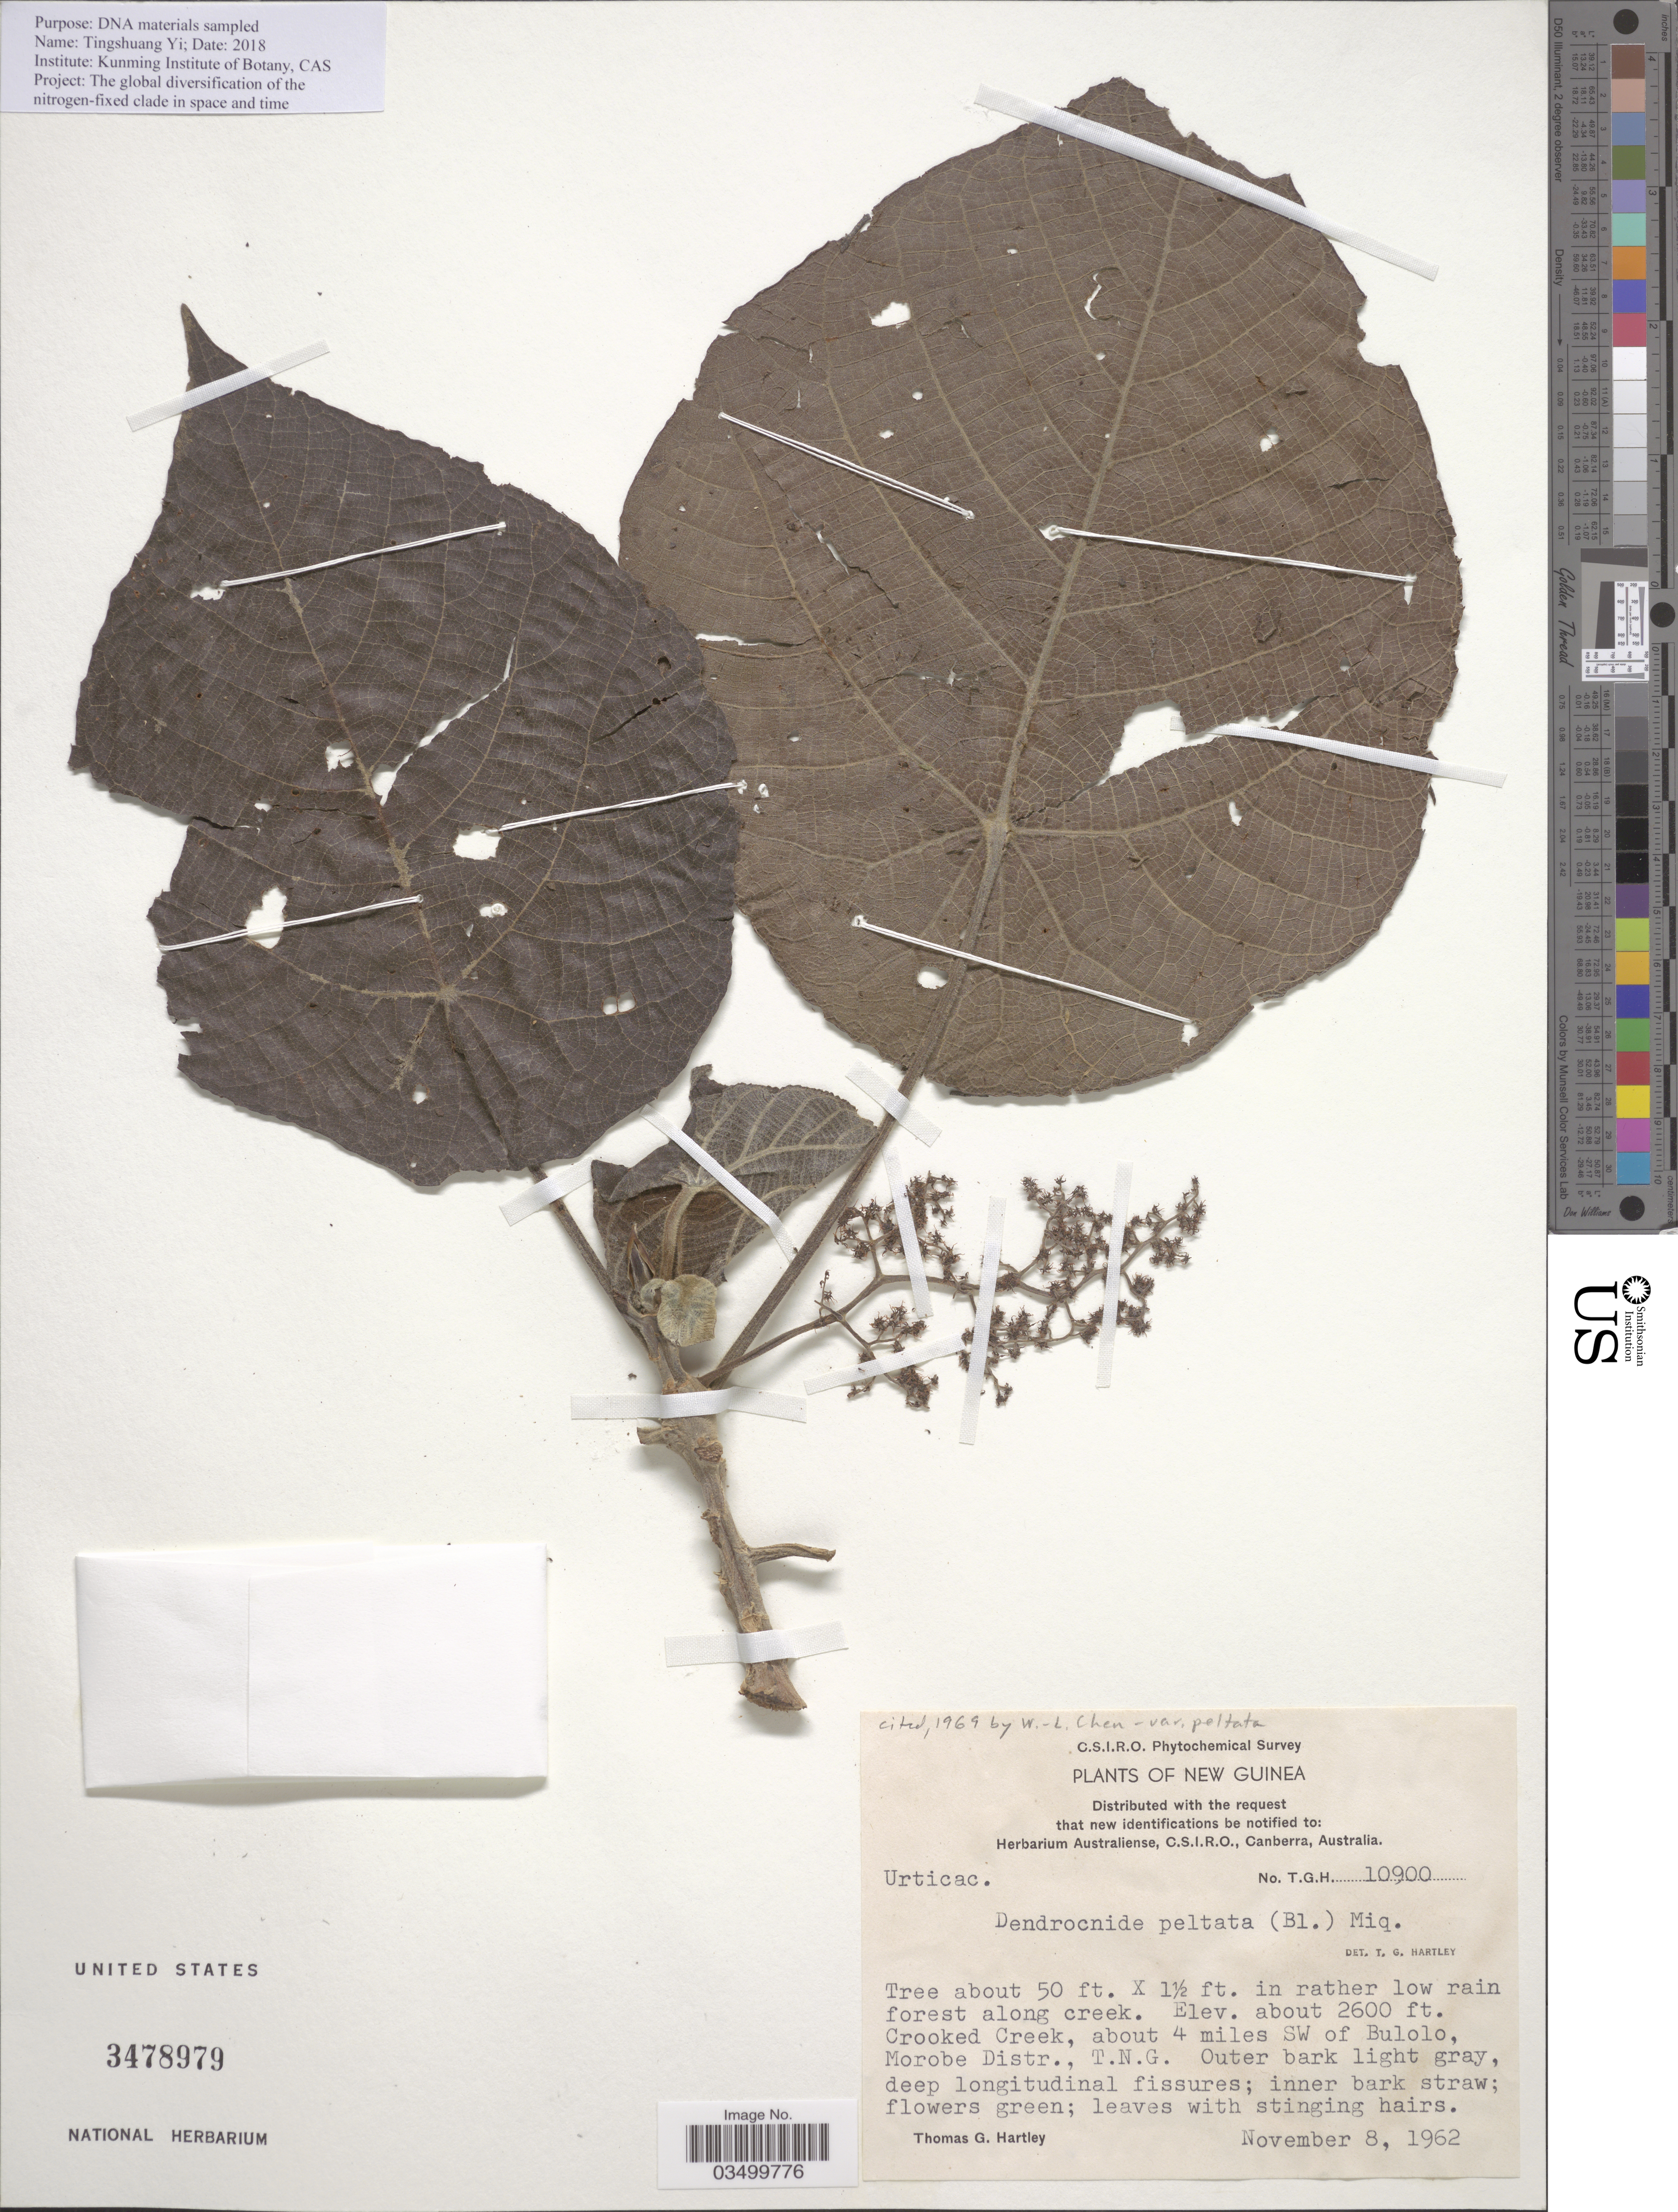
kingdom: Plantae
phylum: Tracheophyta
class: Magnoliopsida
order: Rosales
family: Urticaceae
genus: Dendrocnide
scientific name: Dendrocnide peltata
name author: (Blume) Miq.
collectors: T. G. Hartley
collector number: T.G.H. 10900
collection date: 1962-11-08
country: Papua New Guinea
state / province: Morobe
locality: New Guinea. Crooked Creek, about 4 miles SW of Bulolo, Morobe Distr., T.N.G.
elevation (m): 792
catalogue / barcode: US 3478979